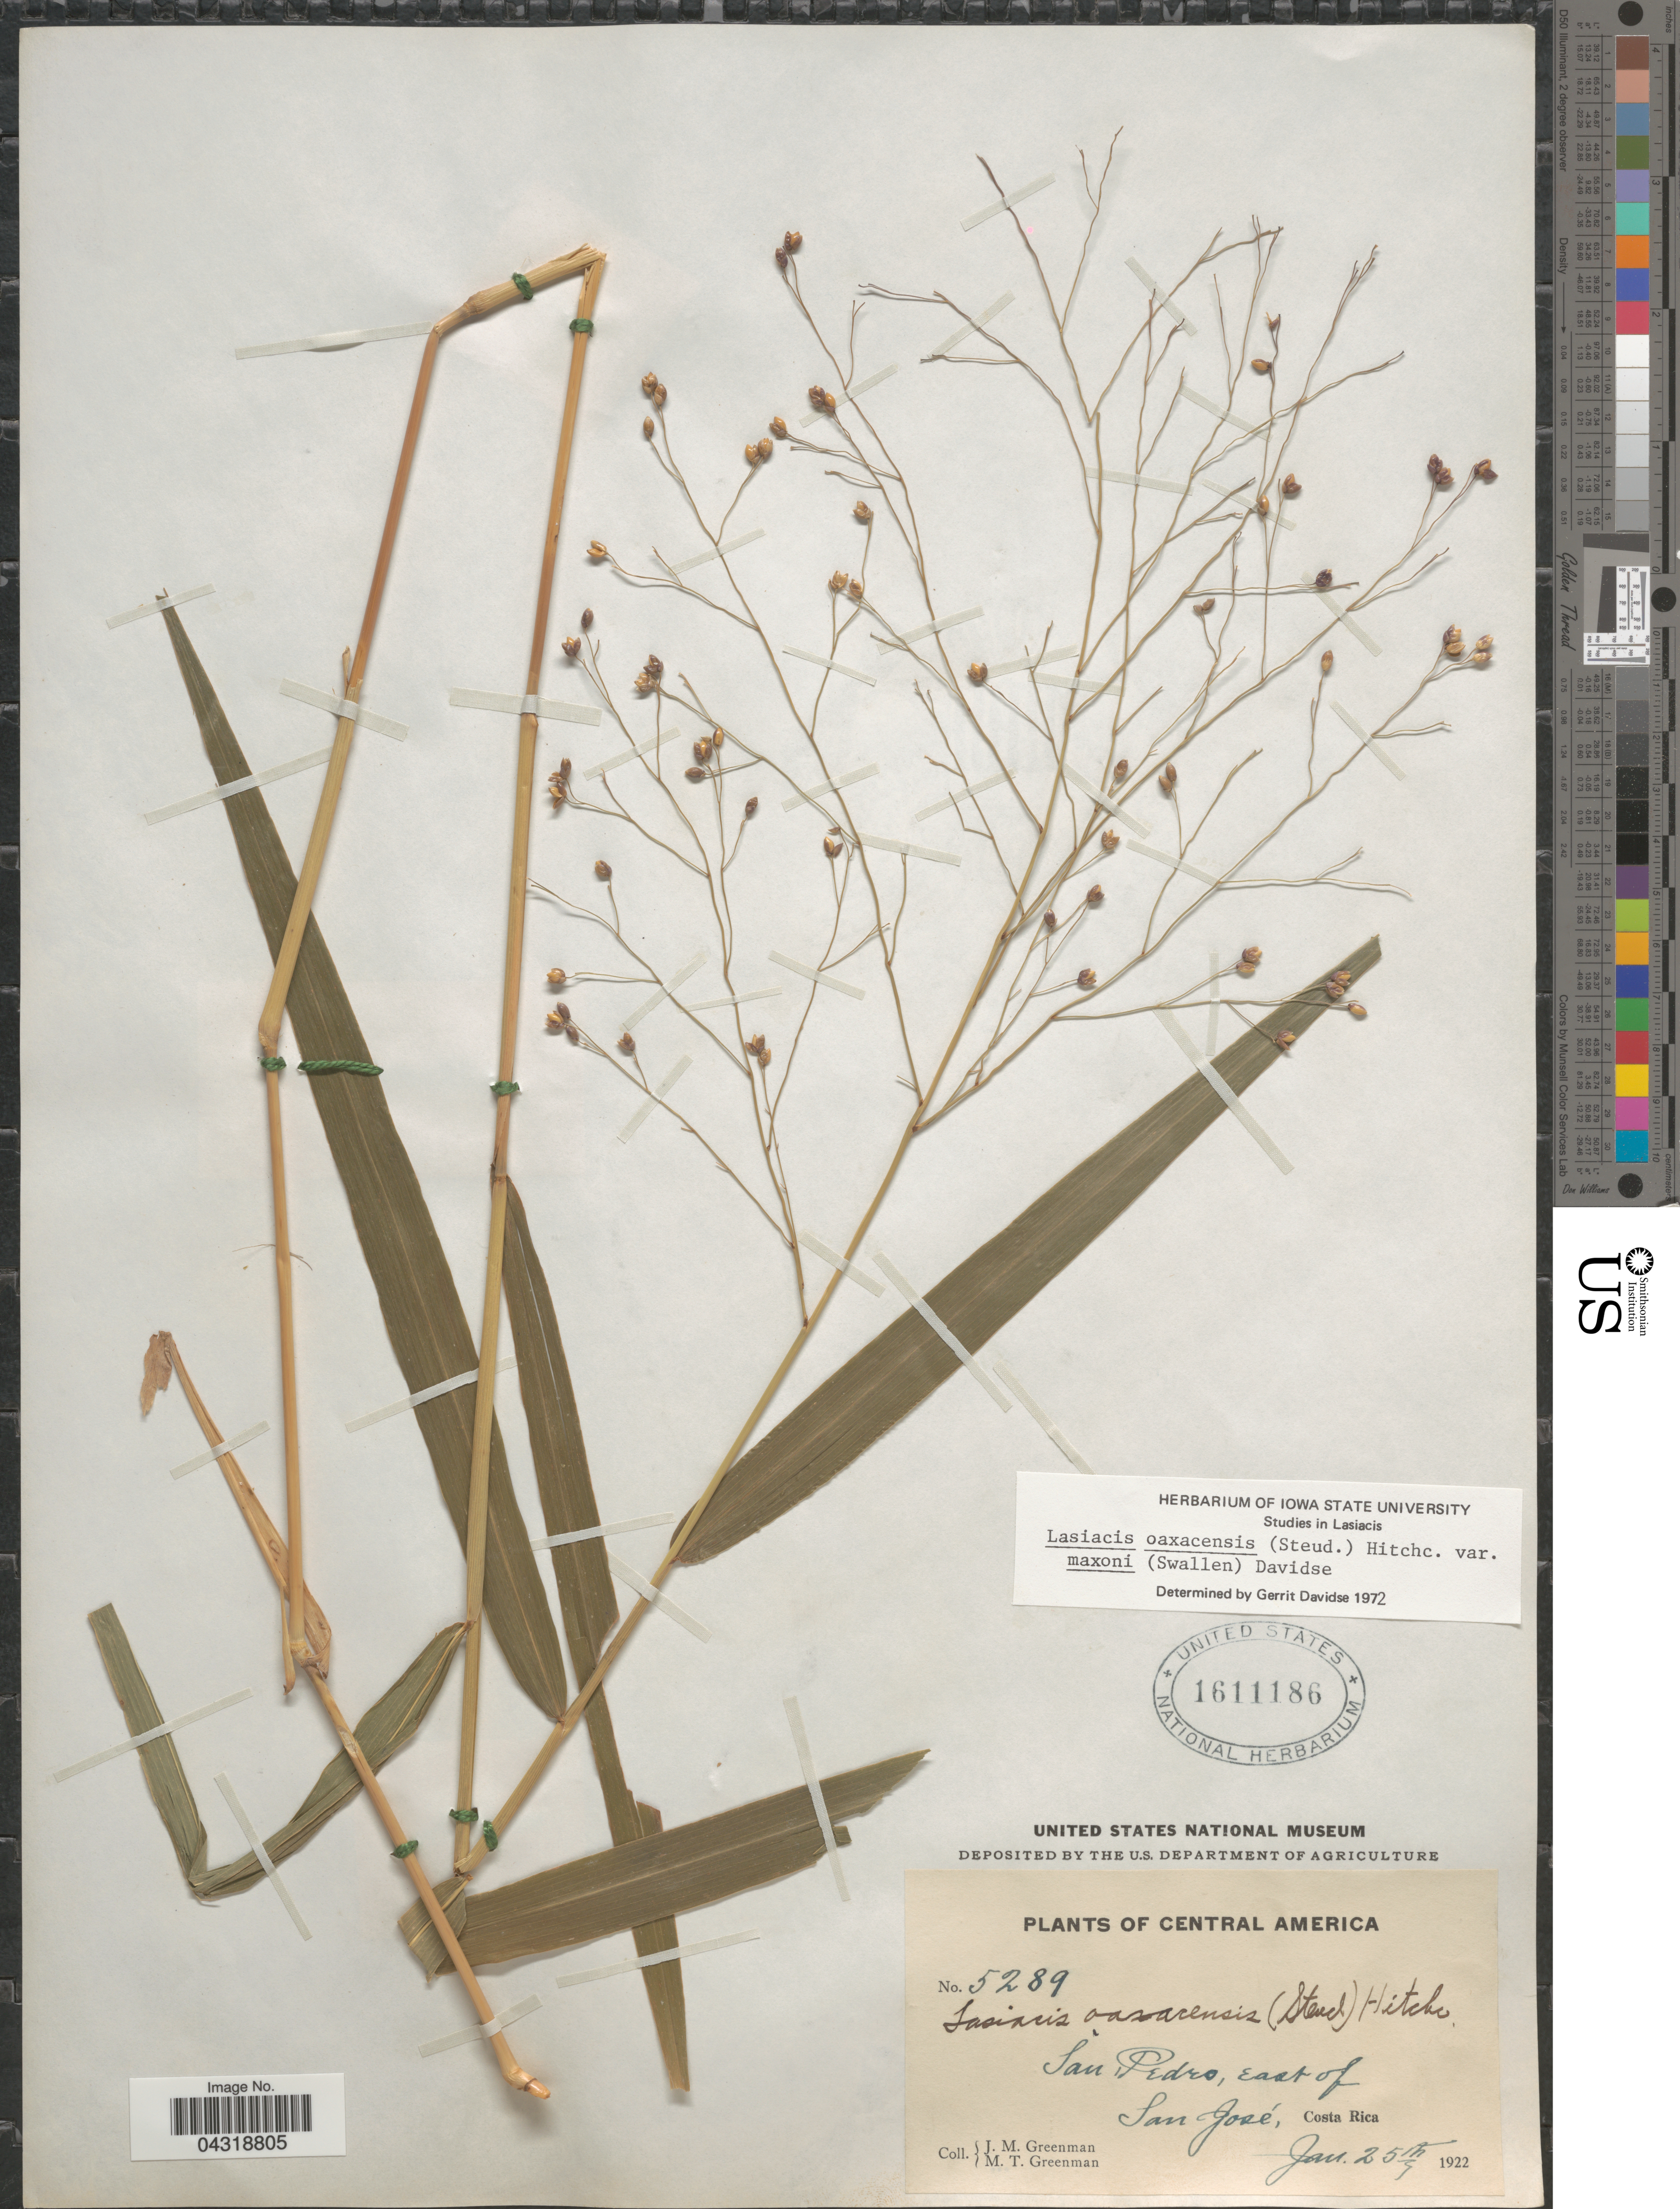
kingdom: Plantae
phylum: Tracheophyta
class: Liliopsida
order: Poales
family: Poaceae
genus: Lasiacis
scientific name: Lasiacis oaxacensis var. maxonii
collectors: J. M. Greenman & M. Greenman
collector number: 5289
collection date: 1922-01-25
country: Costa Rica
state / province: San José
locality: San Pedro, east of San José.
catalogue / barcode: US 1611186